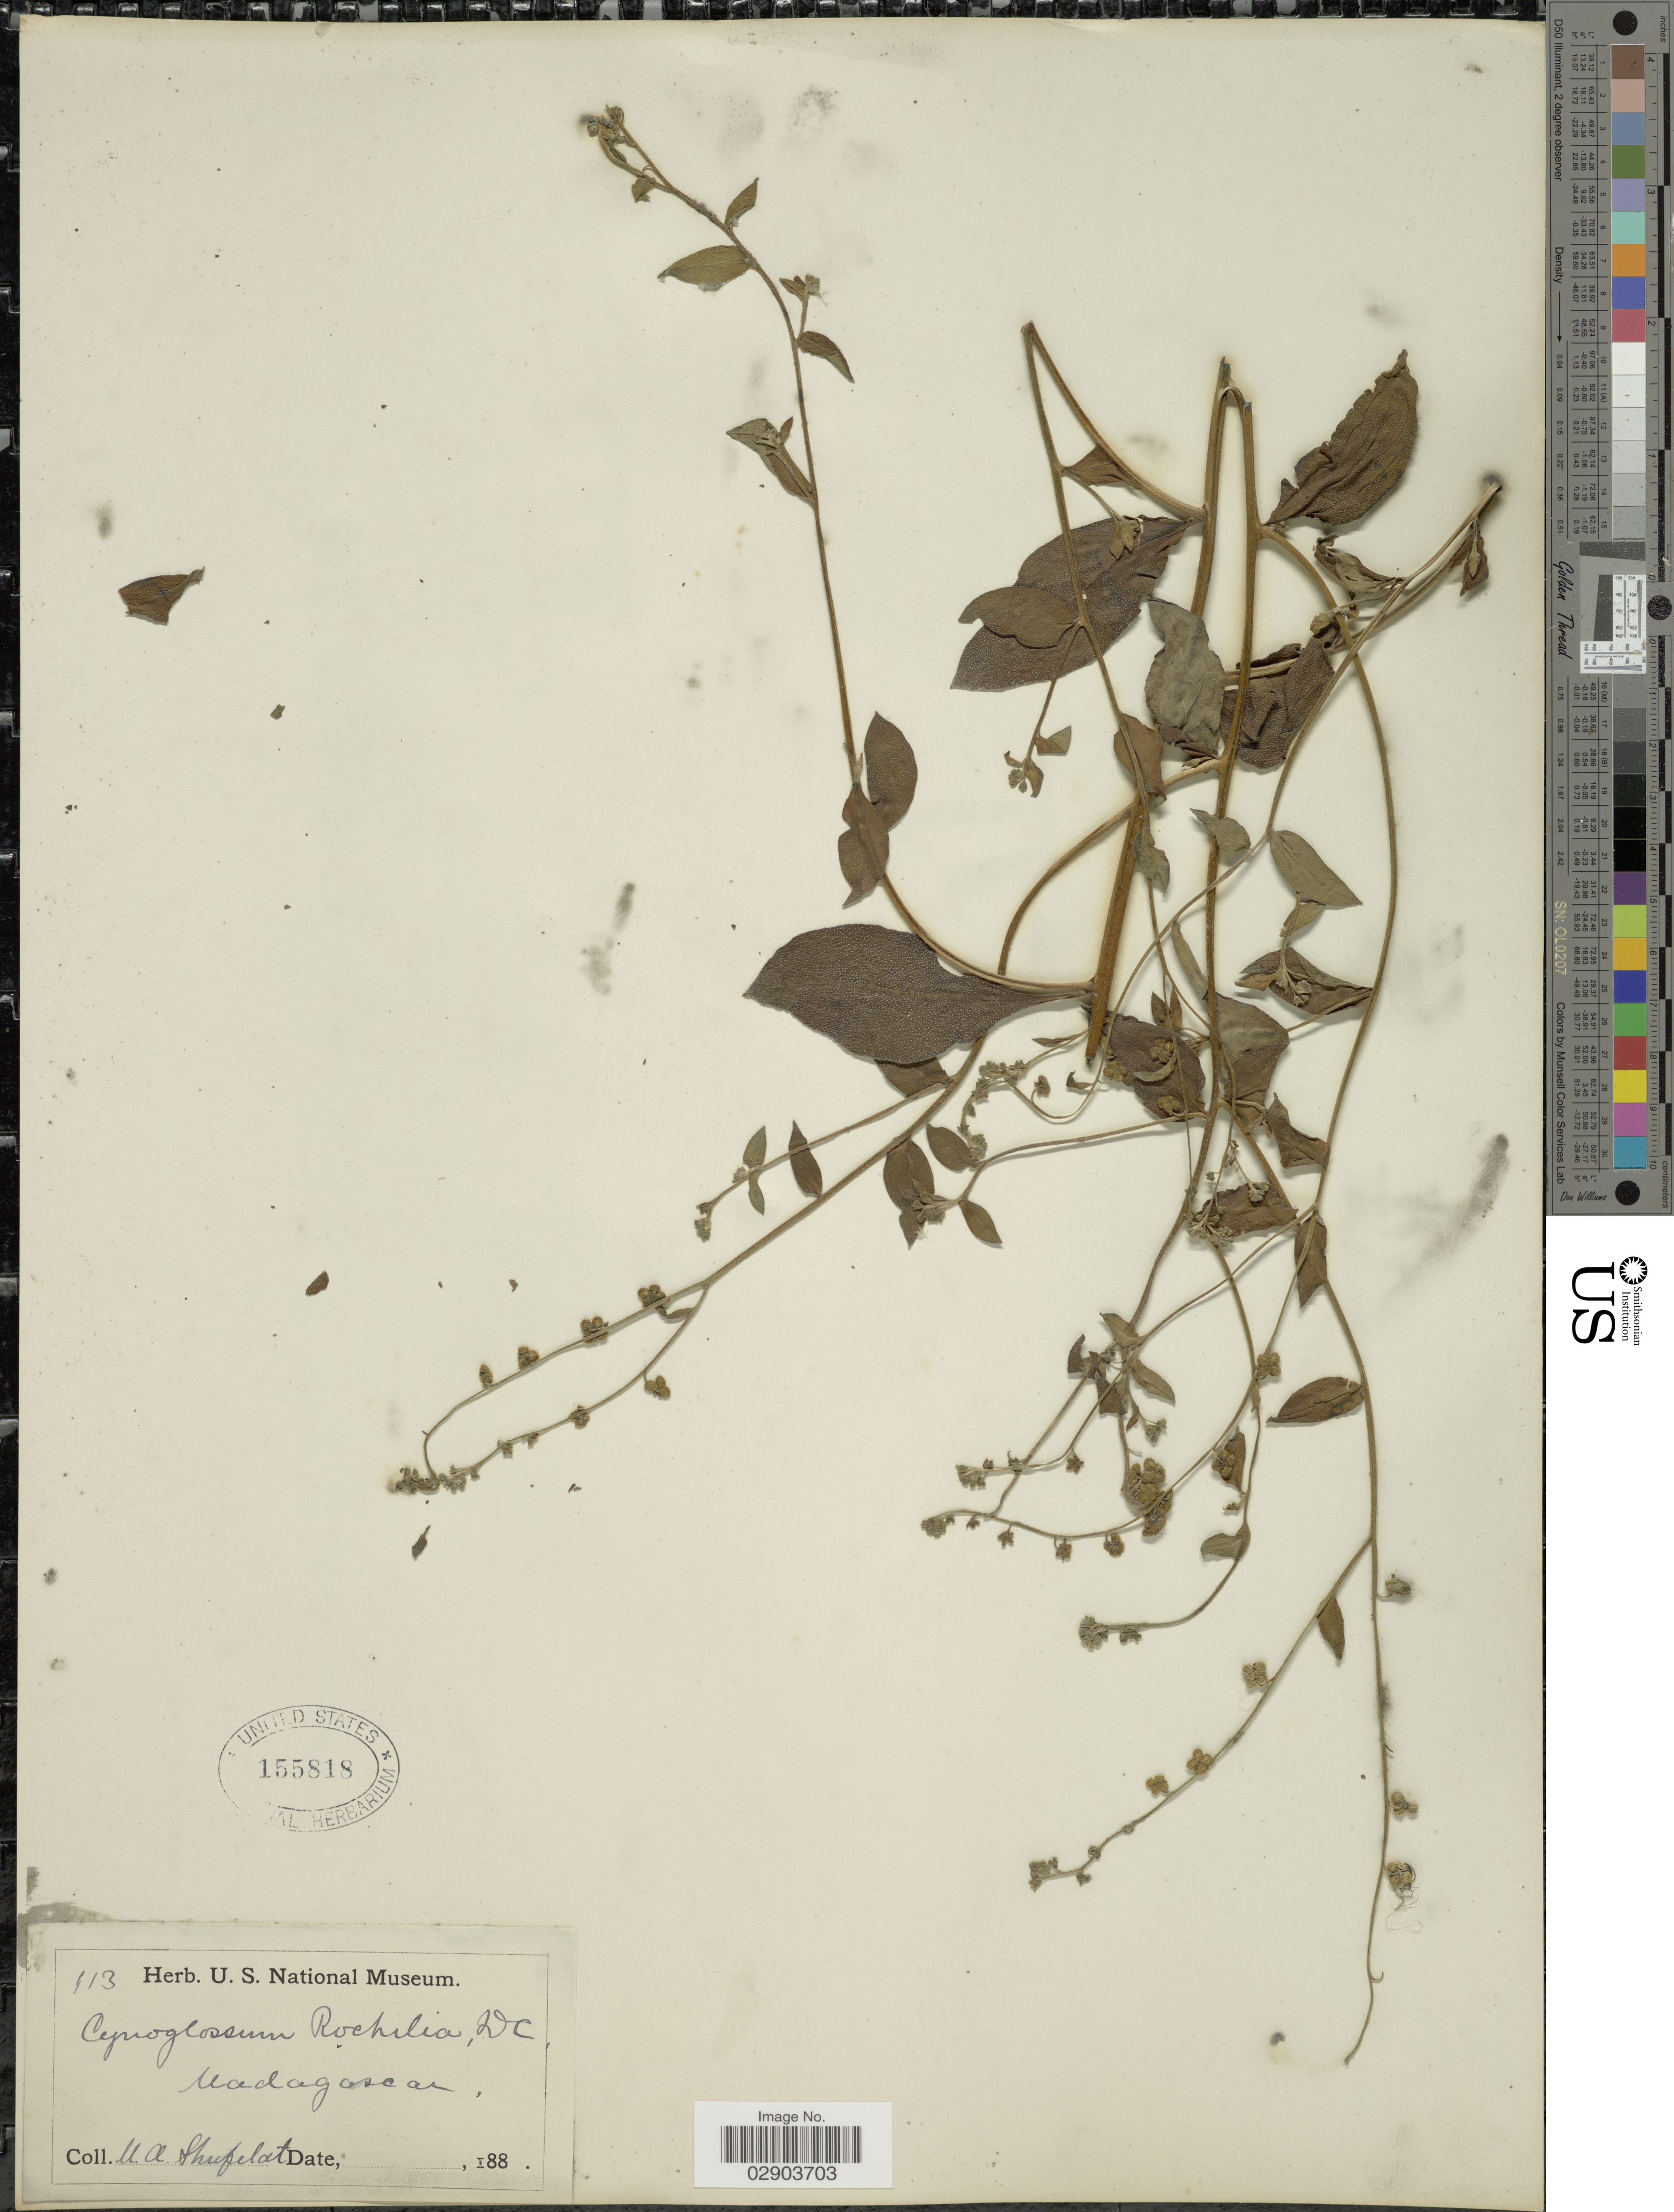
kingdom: Plantae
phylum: Tracheophyta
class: Magnoliopsida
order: Boraginales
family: Boraginaceae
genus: Cynoglossum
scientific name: Cynoglossum rochelia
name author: A. DC.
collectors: U. Shufelat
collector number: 413*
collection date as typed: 188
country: Madagascar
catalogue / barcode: US 155818